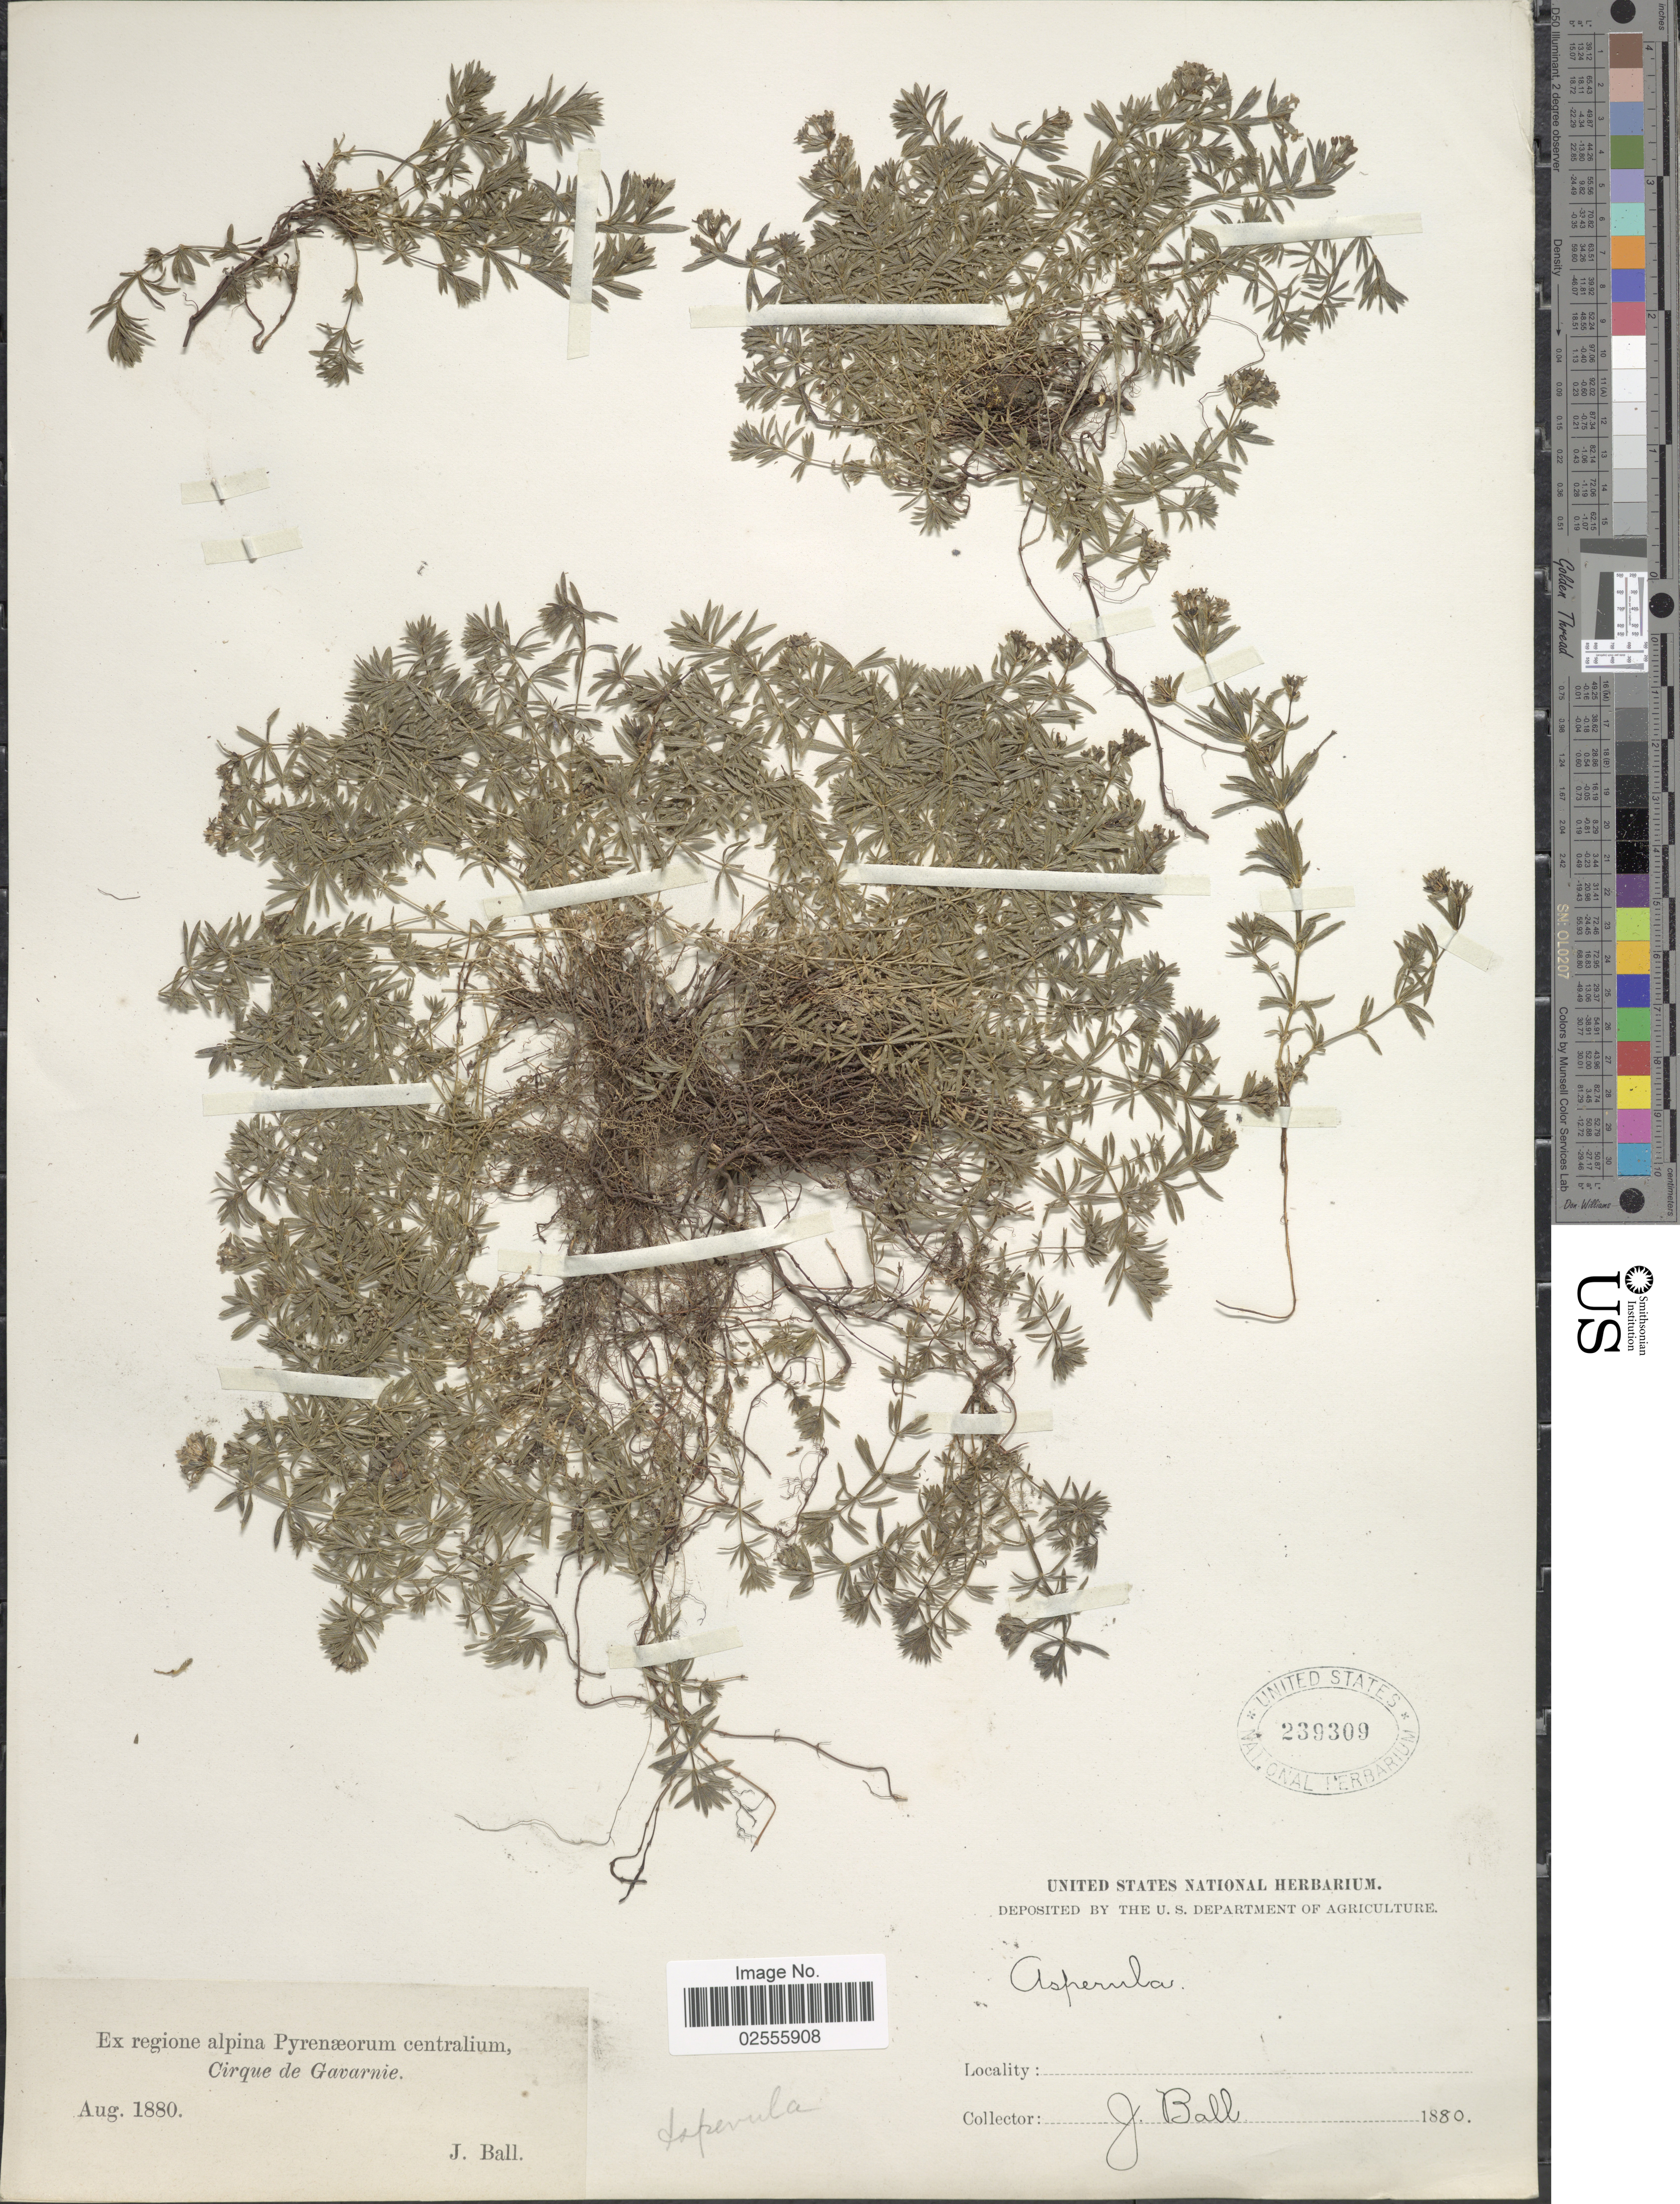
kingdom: Plantae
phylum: Tracheophyta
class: Magnoliopsida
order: Gentianales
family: Rubiaceae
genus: Asperula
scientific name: Asperula sp.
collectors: J. Ball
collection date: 1880-08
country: France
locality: Ex regione alpina Pyrenaeorum centralium, Cirque de Gavarnie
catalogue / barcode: US 239309